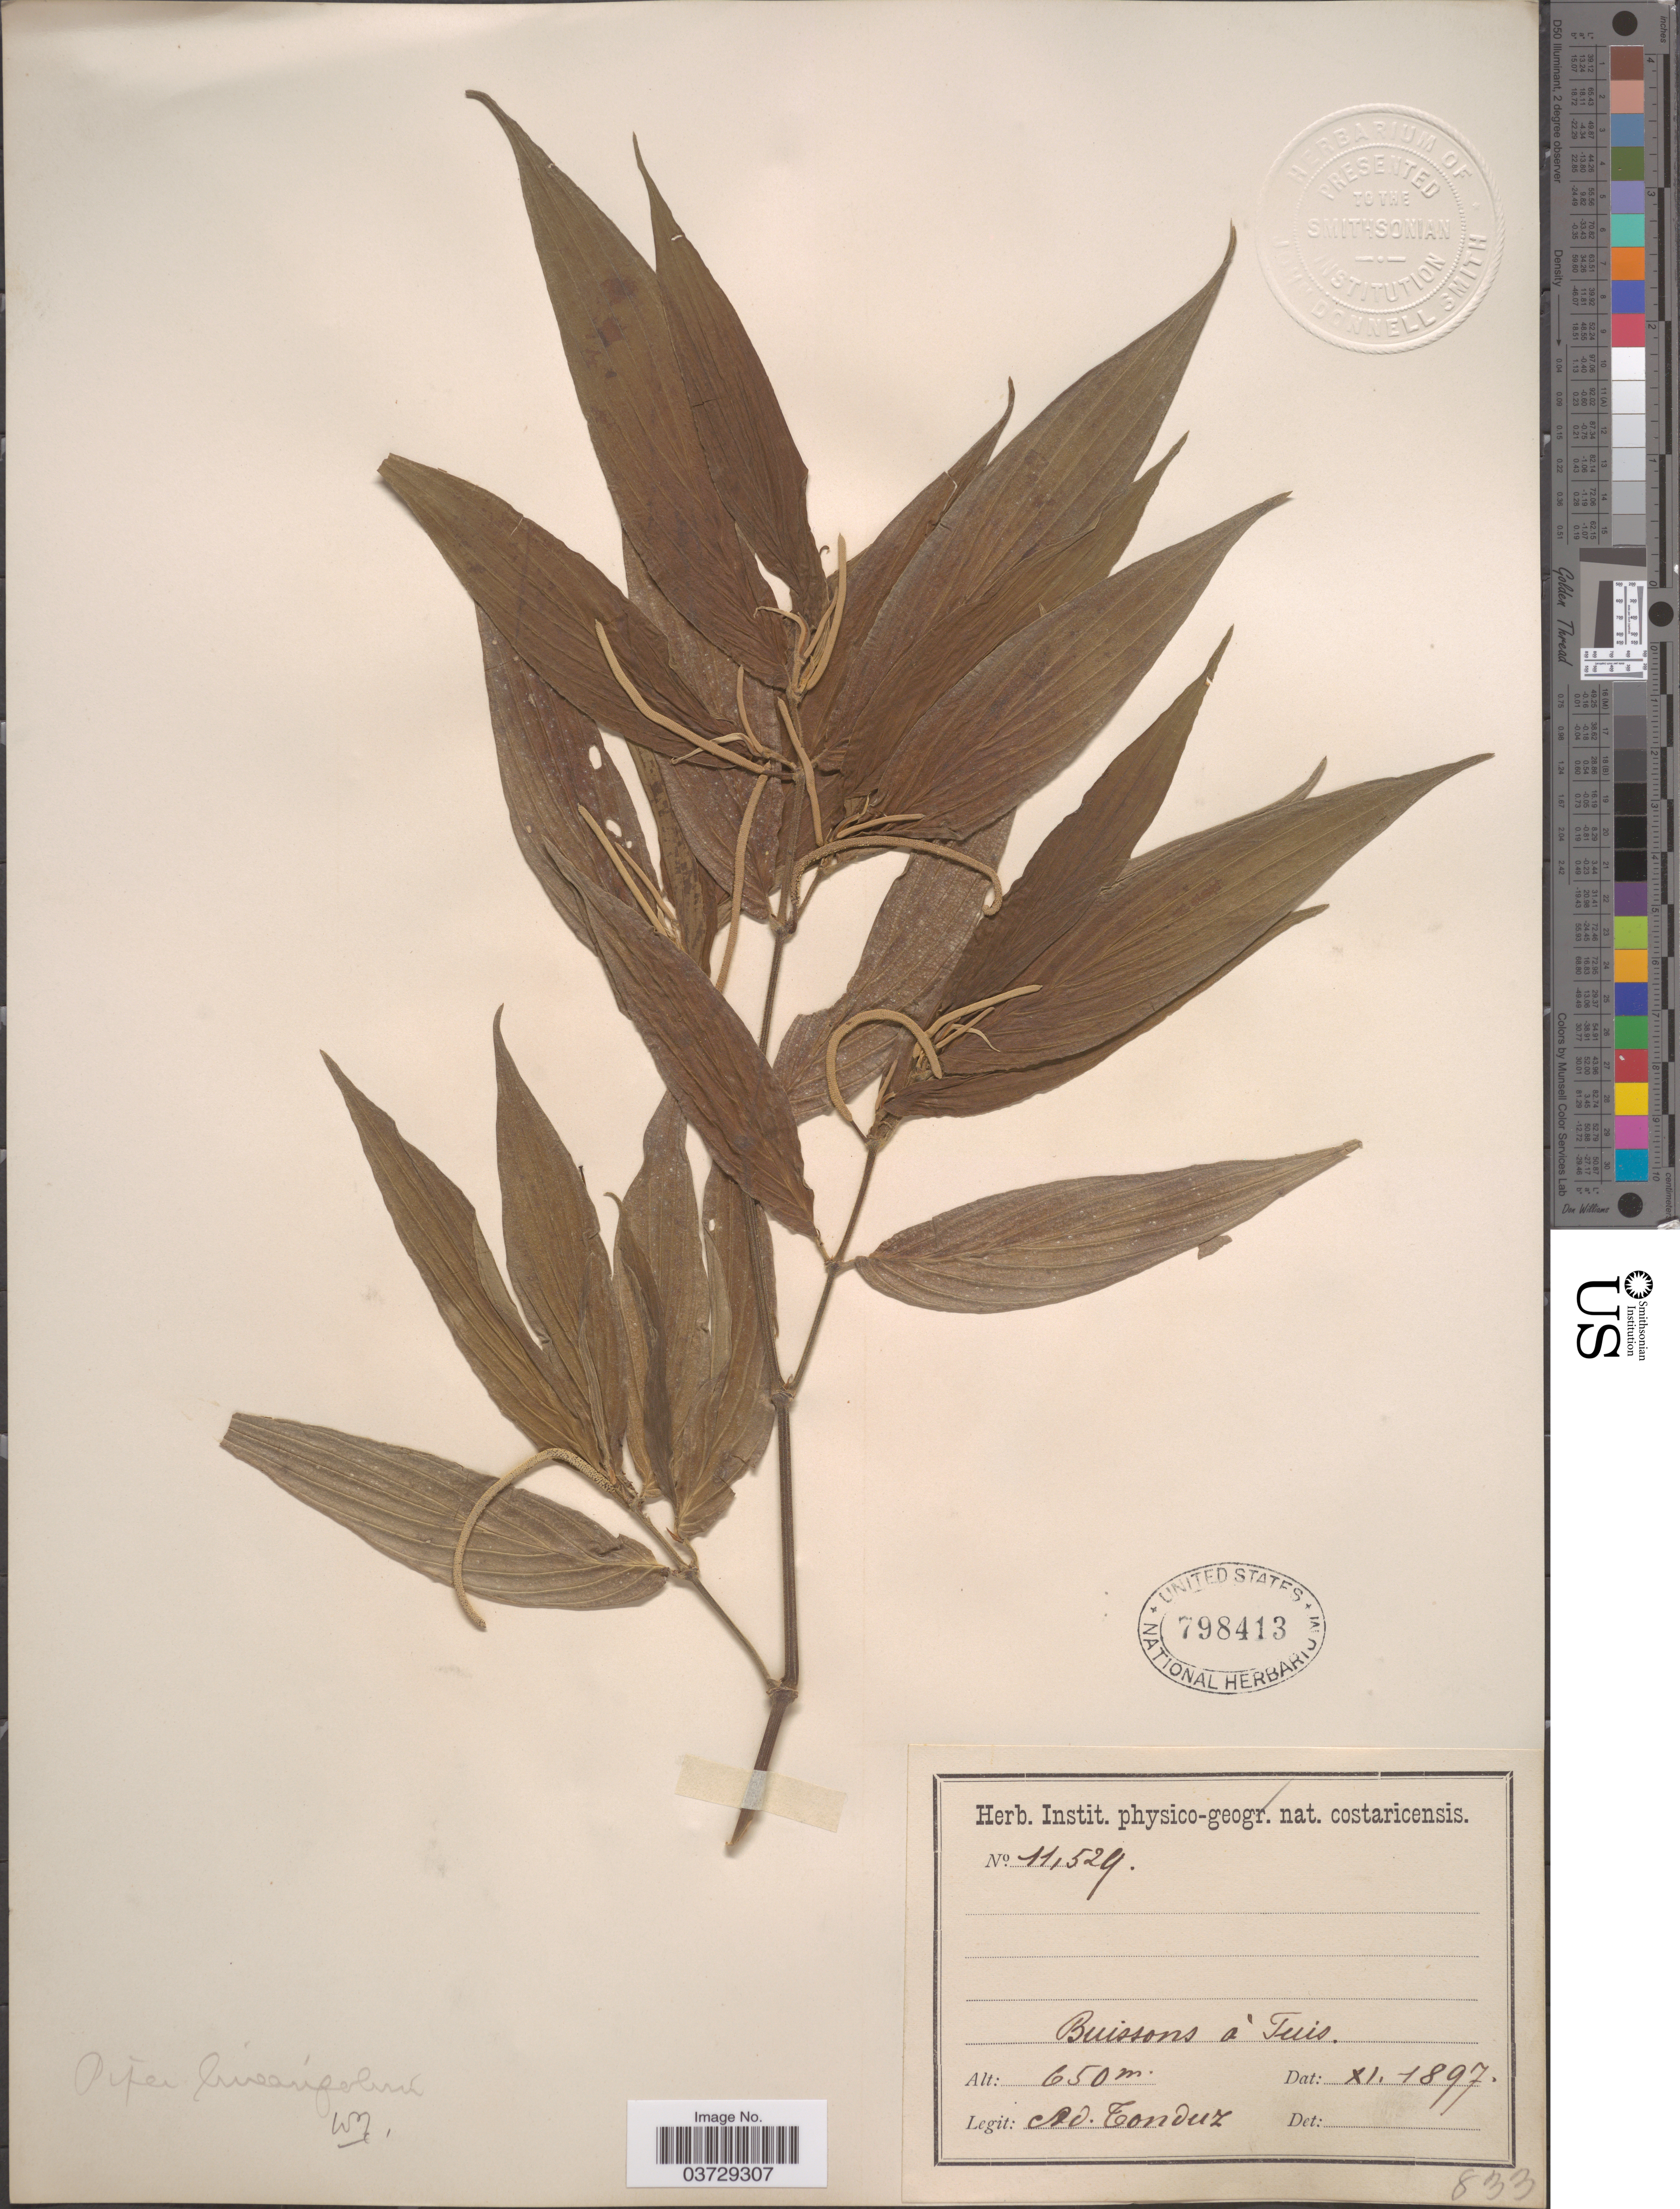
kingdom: Plantae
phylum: Tracheophyta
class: Magnoliopsida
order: Piperales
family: Piperaceae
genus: Piper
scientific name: Piper linearifolium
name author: C. DC.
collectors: A. Tonduz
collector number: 11529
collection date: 1897-11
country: Costa Rica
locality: Buissons à Tuis.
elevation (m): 650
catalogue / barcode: US 798413